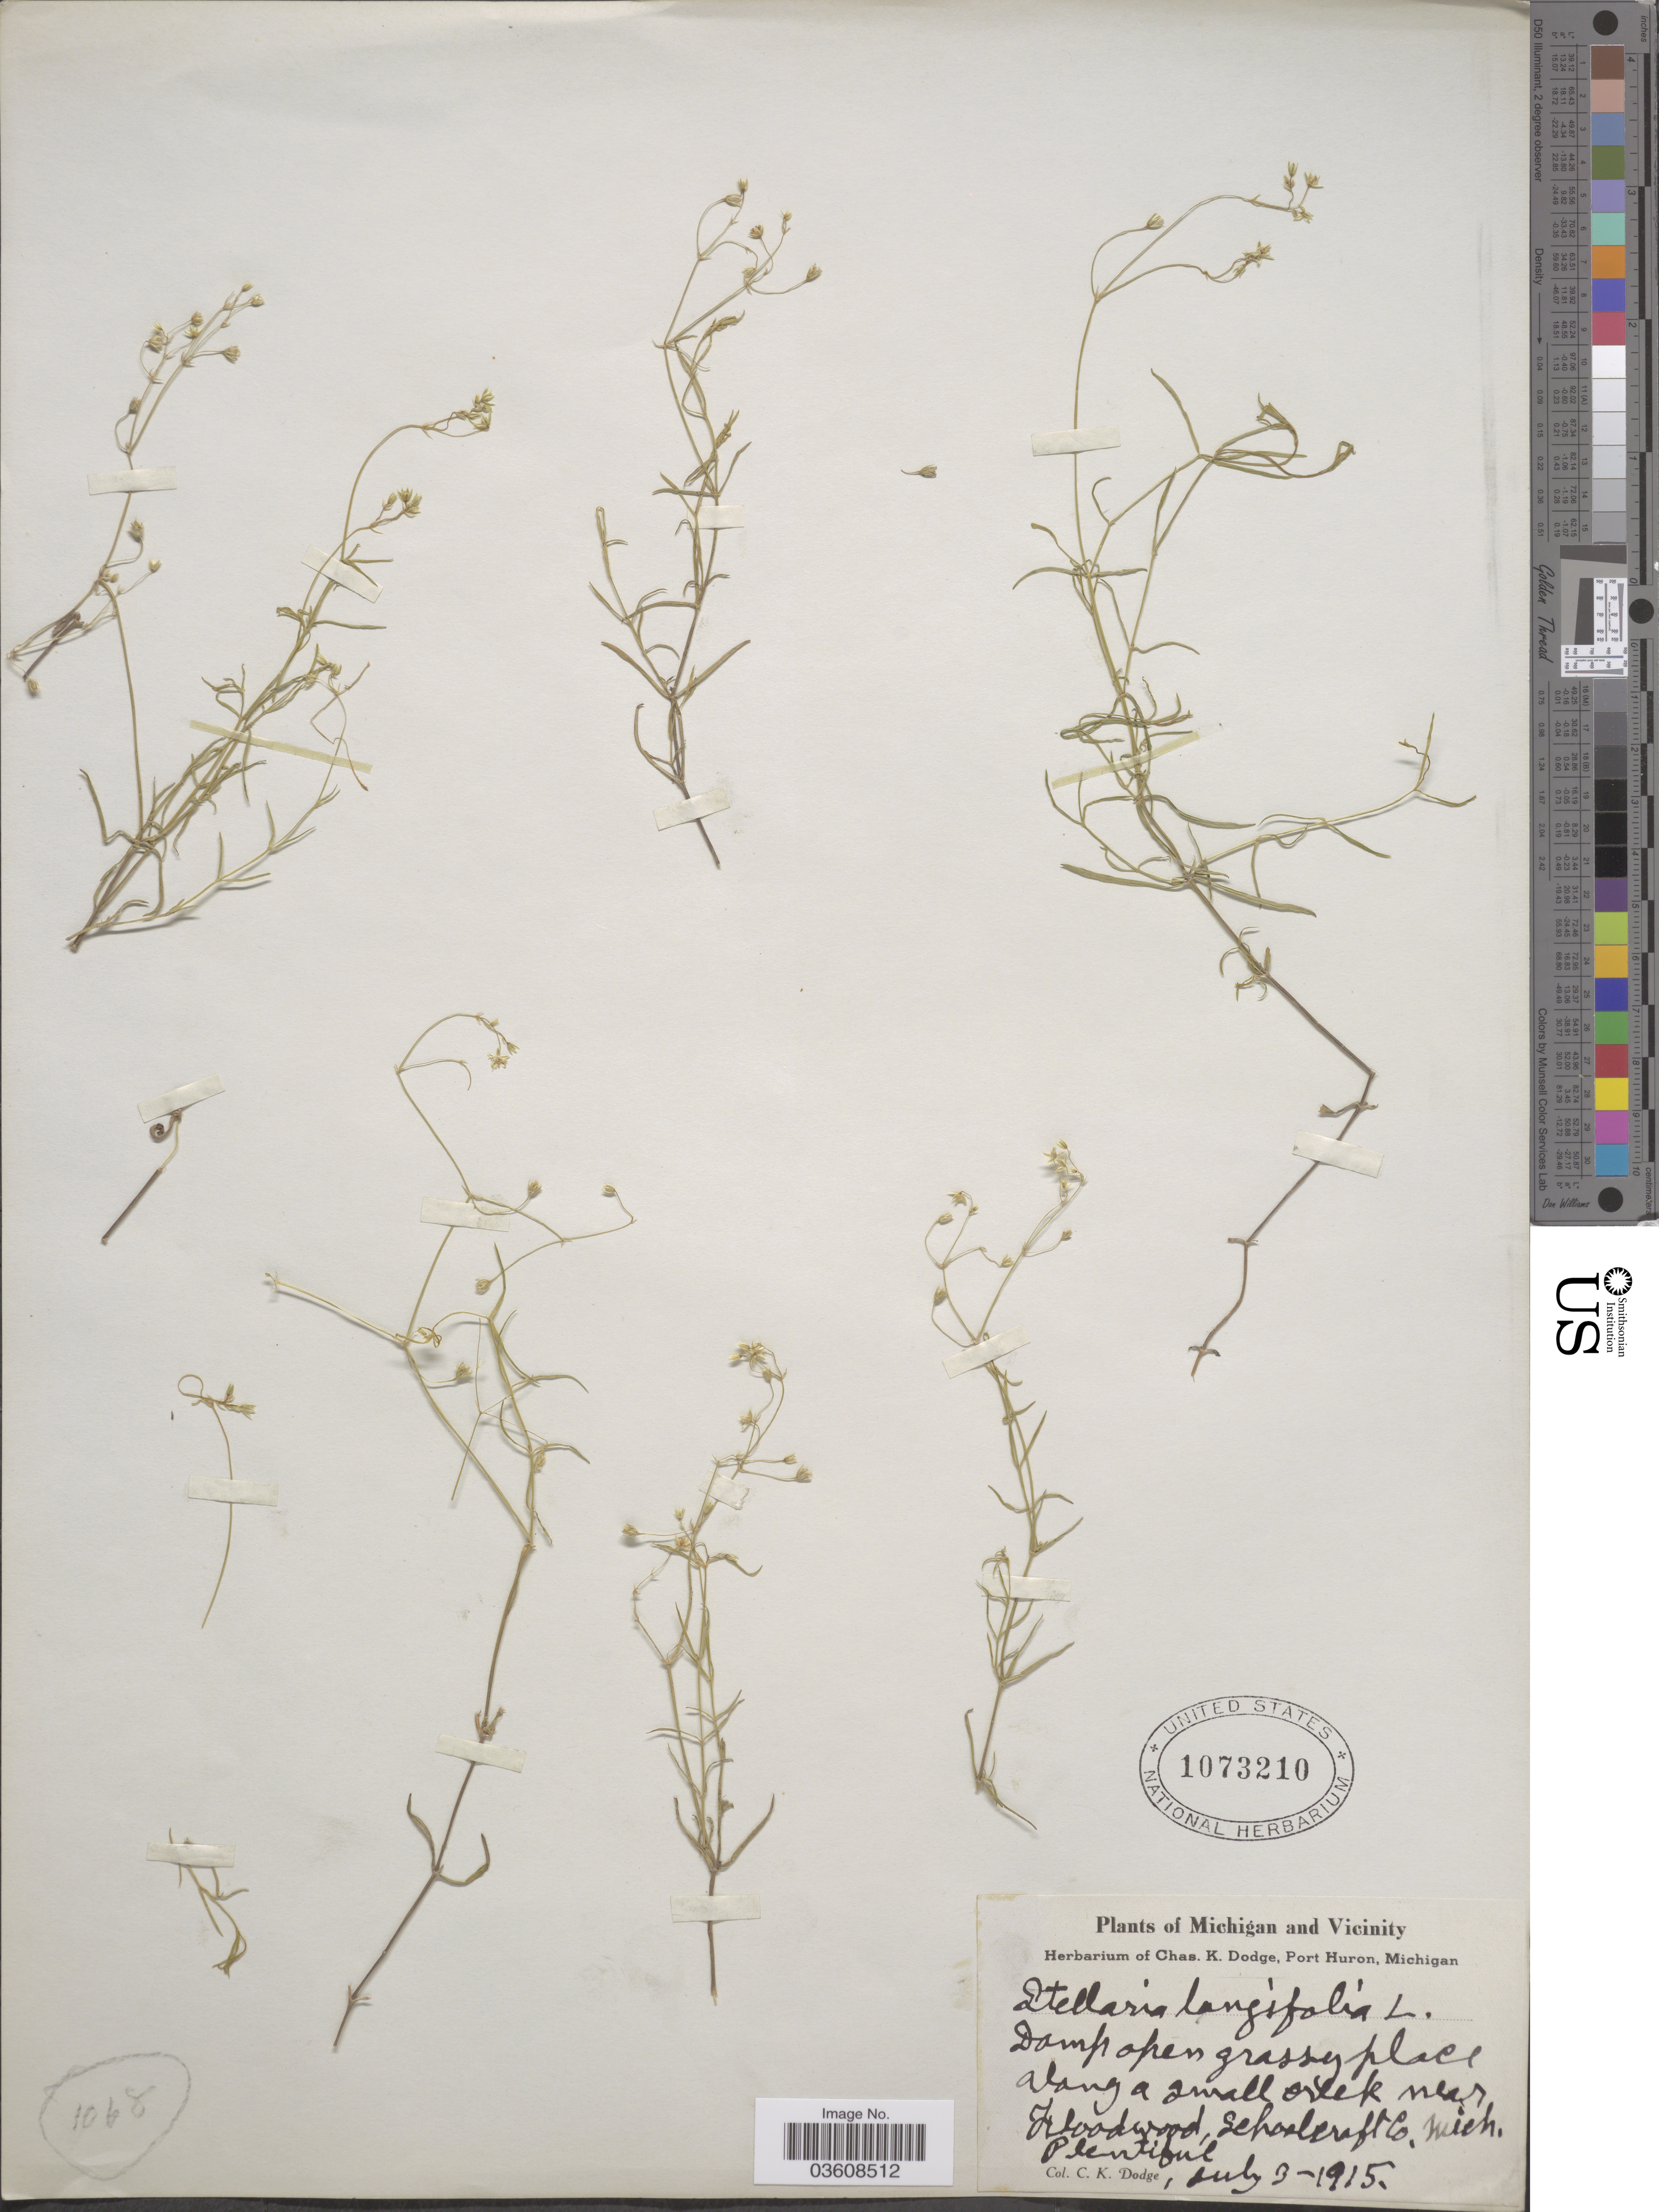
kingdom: Plantae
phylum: Tracheophyta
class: Magnoliopsida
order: Caryophyllales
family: Caryophyllaceae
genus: Stellaria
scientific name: Stellaria longifolia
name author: Muhl. ex Willd.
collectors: C. K. Dodge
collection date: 1915-07-03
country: United States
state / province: Michigan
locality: Michigan and Vicinity. Near Floodwood, Schoolcraft Co.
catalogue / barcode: US 1073210